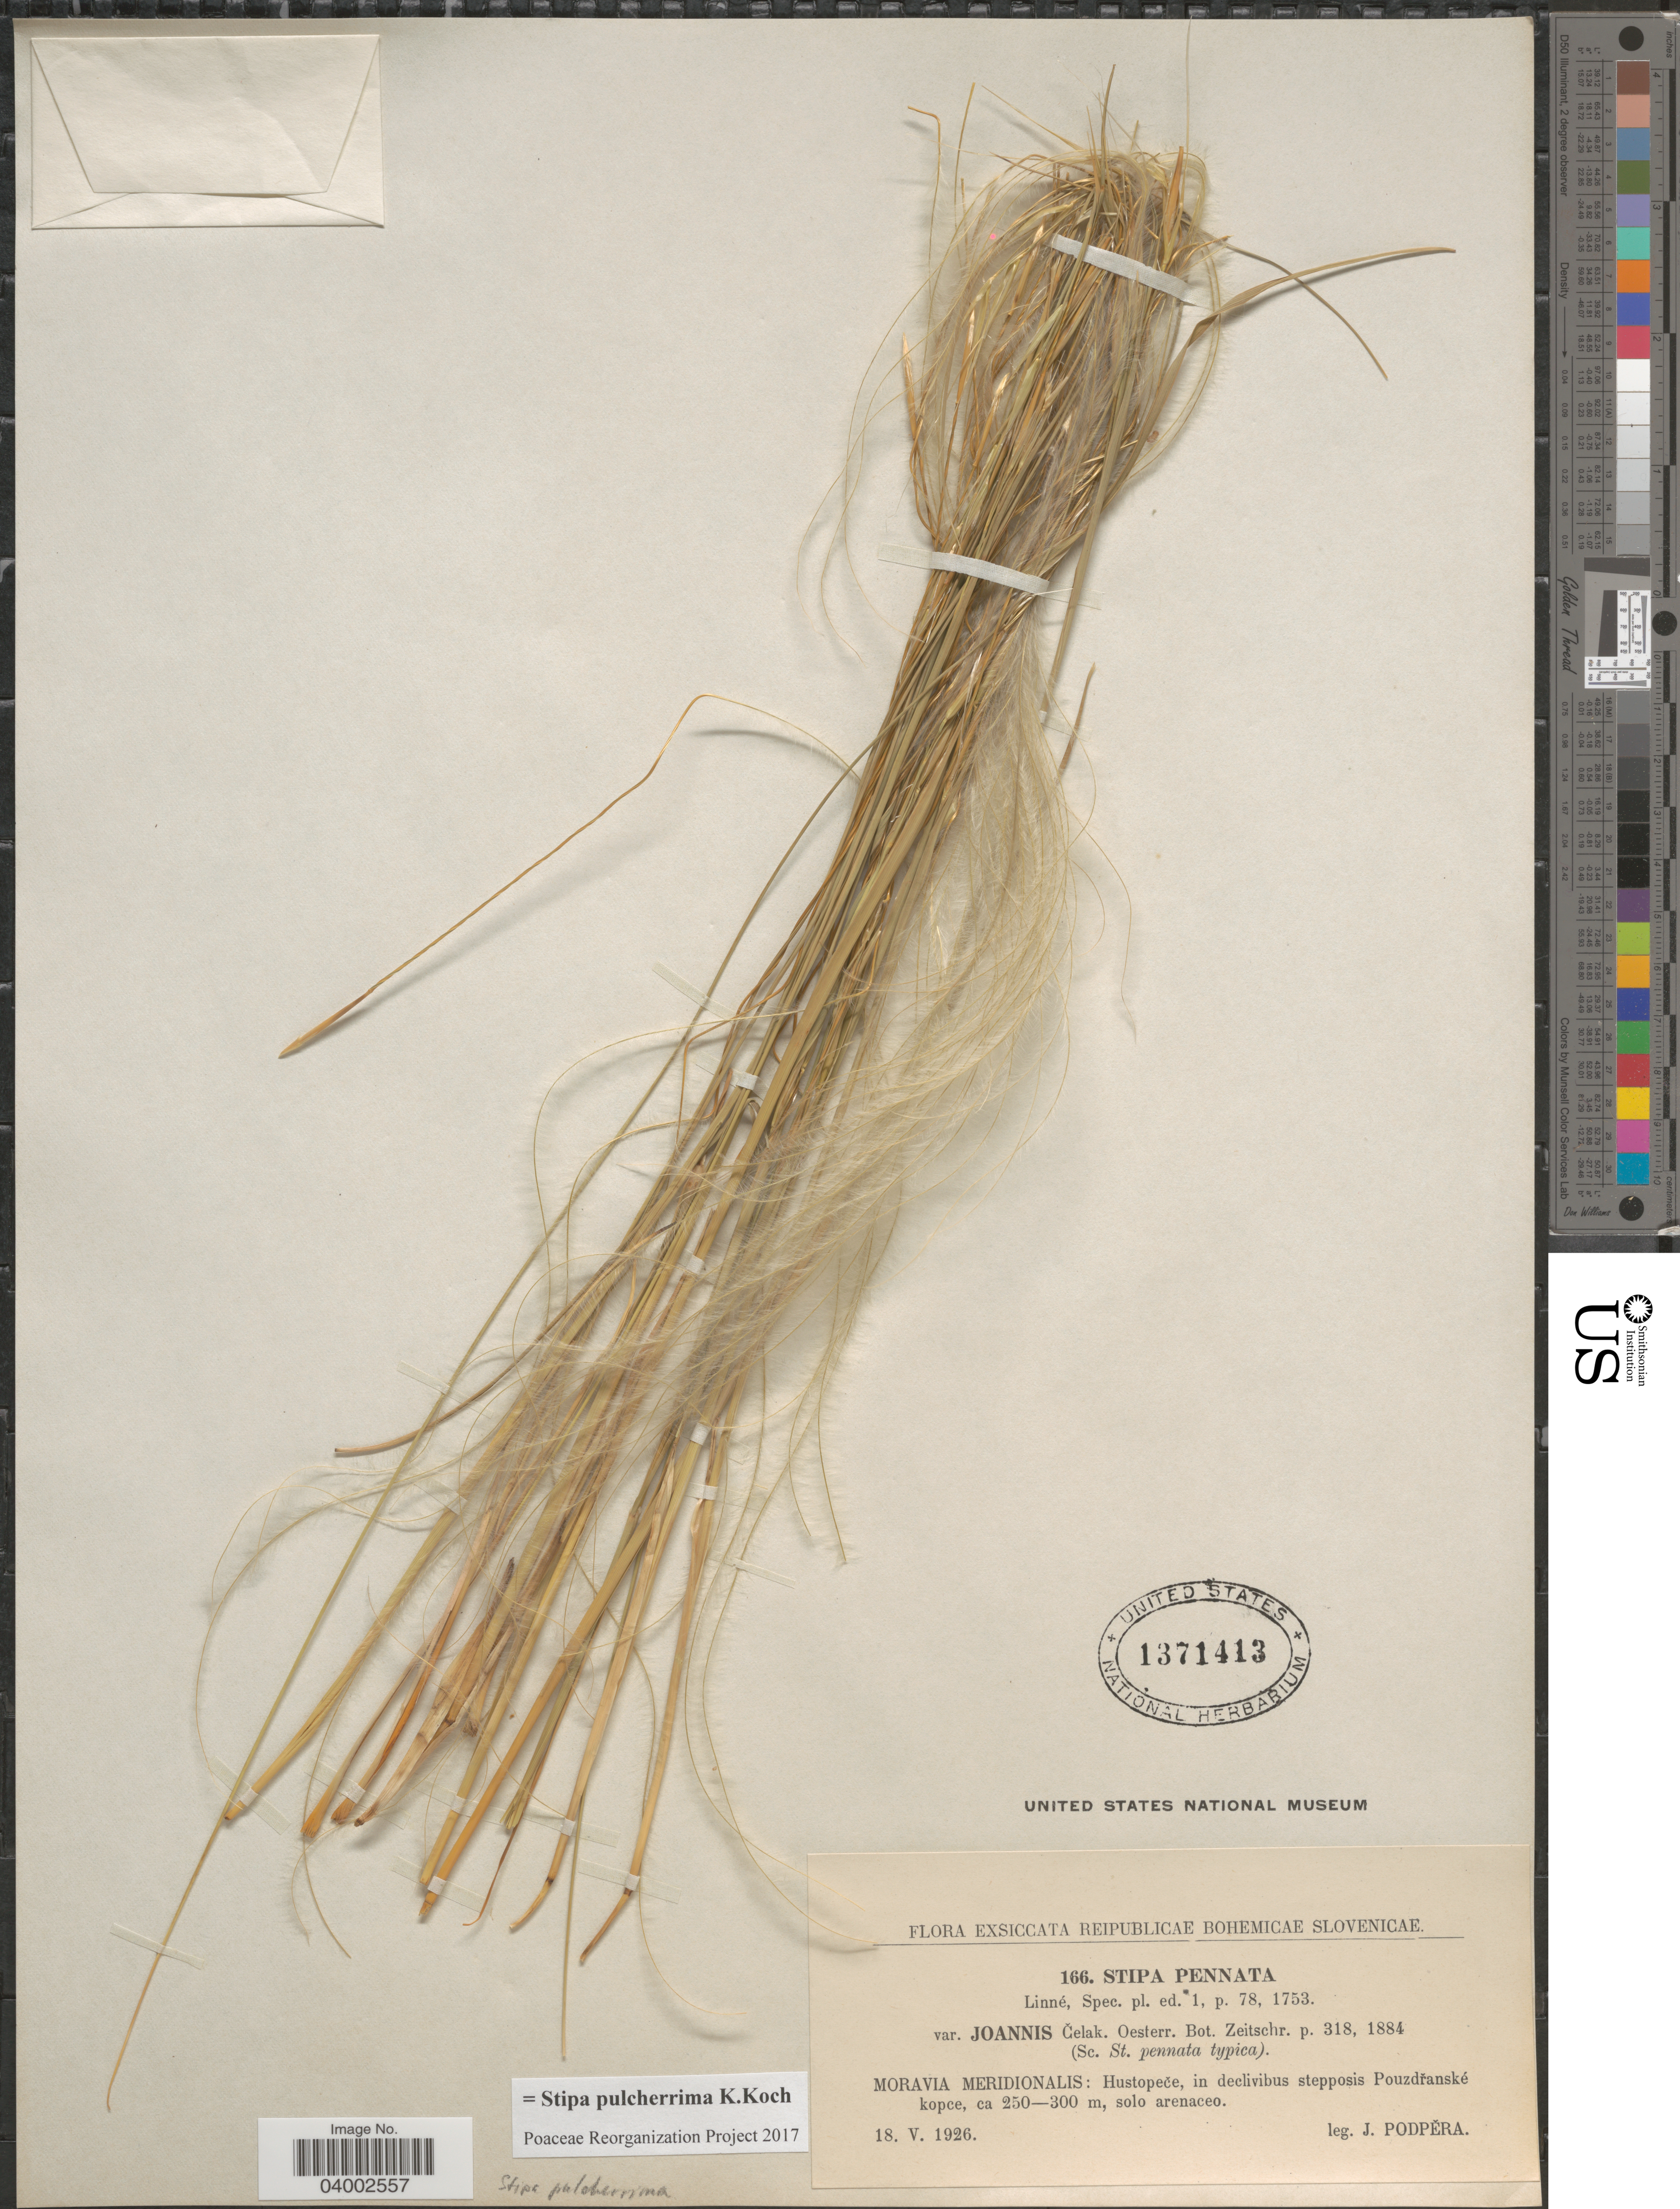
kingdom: Plantae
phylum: Tracheophyta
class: Liliopsida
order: Poales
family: Poaceae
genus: Stipa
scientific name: Stipa pulcherrima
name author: K. Koch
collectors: J. Podpera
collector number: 166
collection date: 1926-05-18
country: Czechia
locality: Moravia Meridionalis: Hustopece, in declivibus stepposis Pouzdranské kopce.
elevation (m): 250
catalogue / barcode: US 1371413